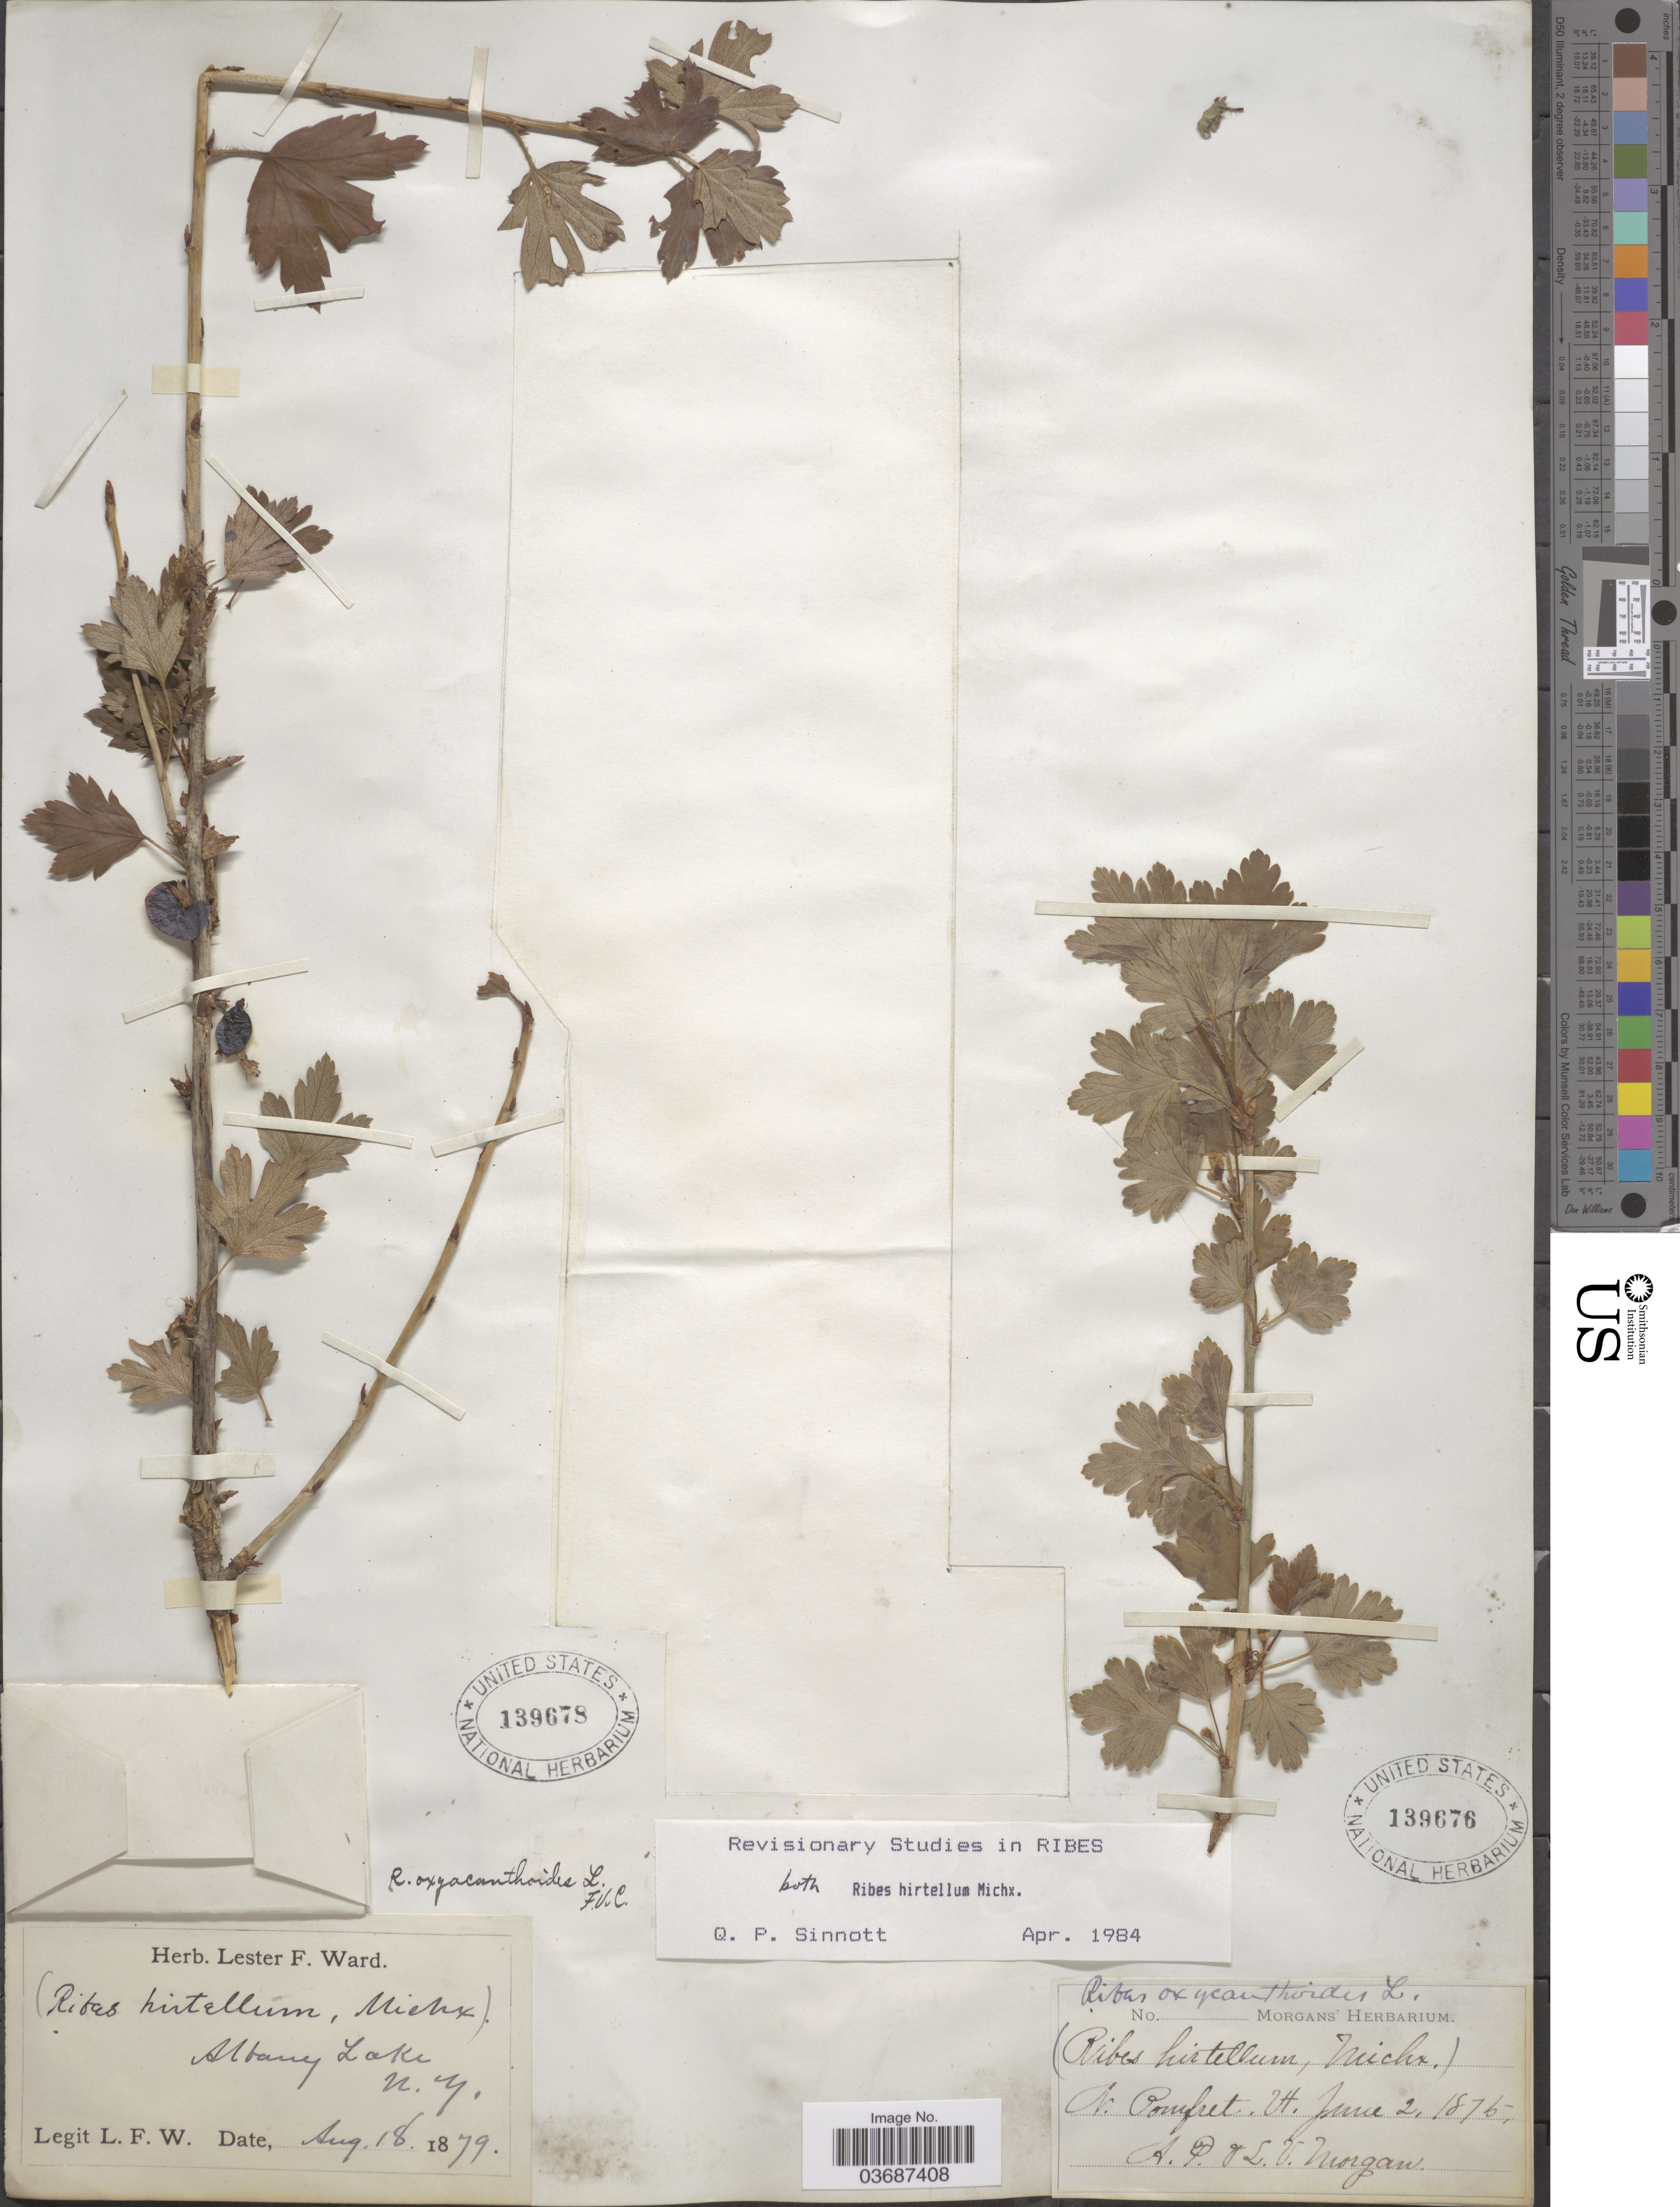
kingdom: Plantae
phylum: Tracheophyta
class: Magnoliopsida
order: Saxifragales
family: Grossulariaceae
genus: Ribes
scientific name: Ribes hirtellum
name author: Michx.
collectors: A. Morgan & L. Morgan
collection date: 1875-06-02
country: United States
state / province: Vermont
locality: N. Pomfret.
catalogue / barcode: US 139676